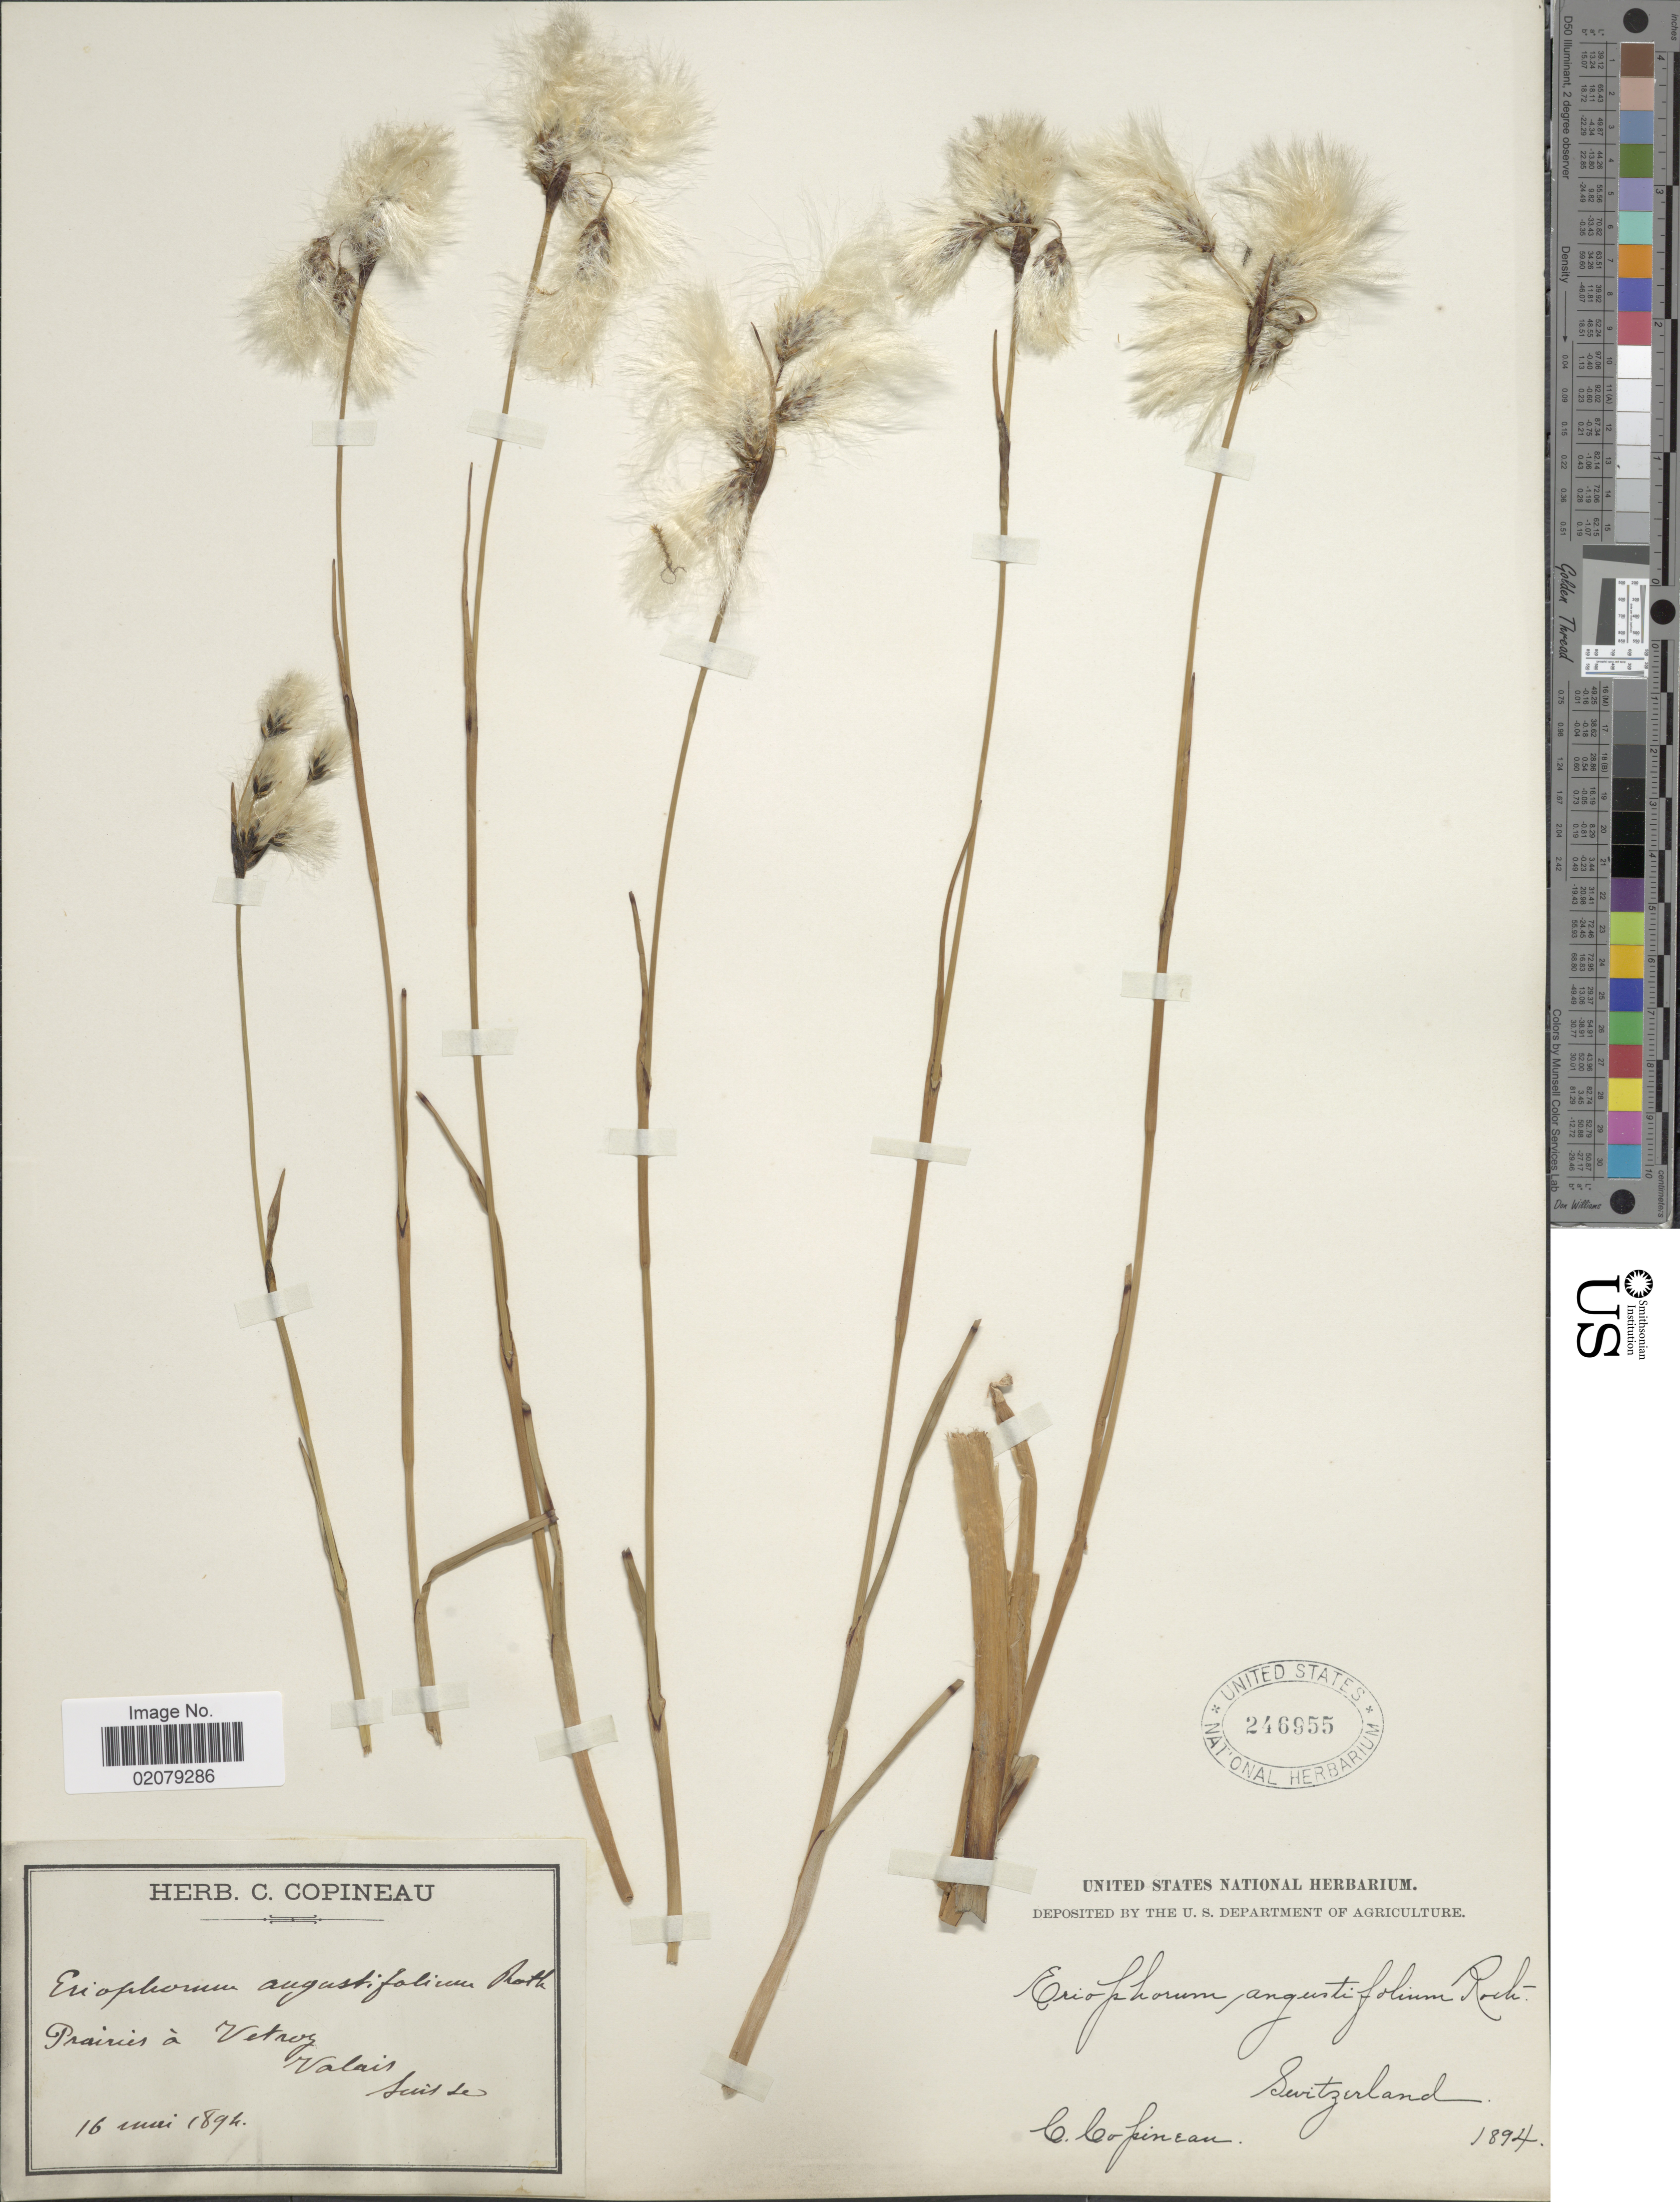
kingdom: Plantae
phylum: Tracheophyta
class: Liliopsida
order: Poales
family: Cyperaceae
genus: Eriophorum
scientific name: Eriophorum angustifolium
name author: Honck.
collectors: C. Copineau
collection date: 1894-06-16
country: Switzerland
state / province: Valais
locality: Prairies a Vetsu, Valais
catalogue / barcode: US 3246955